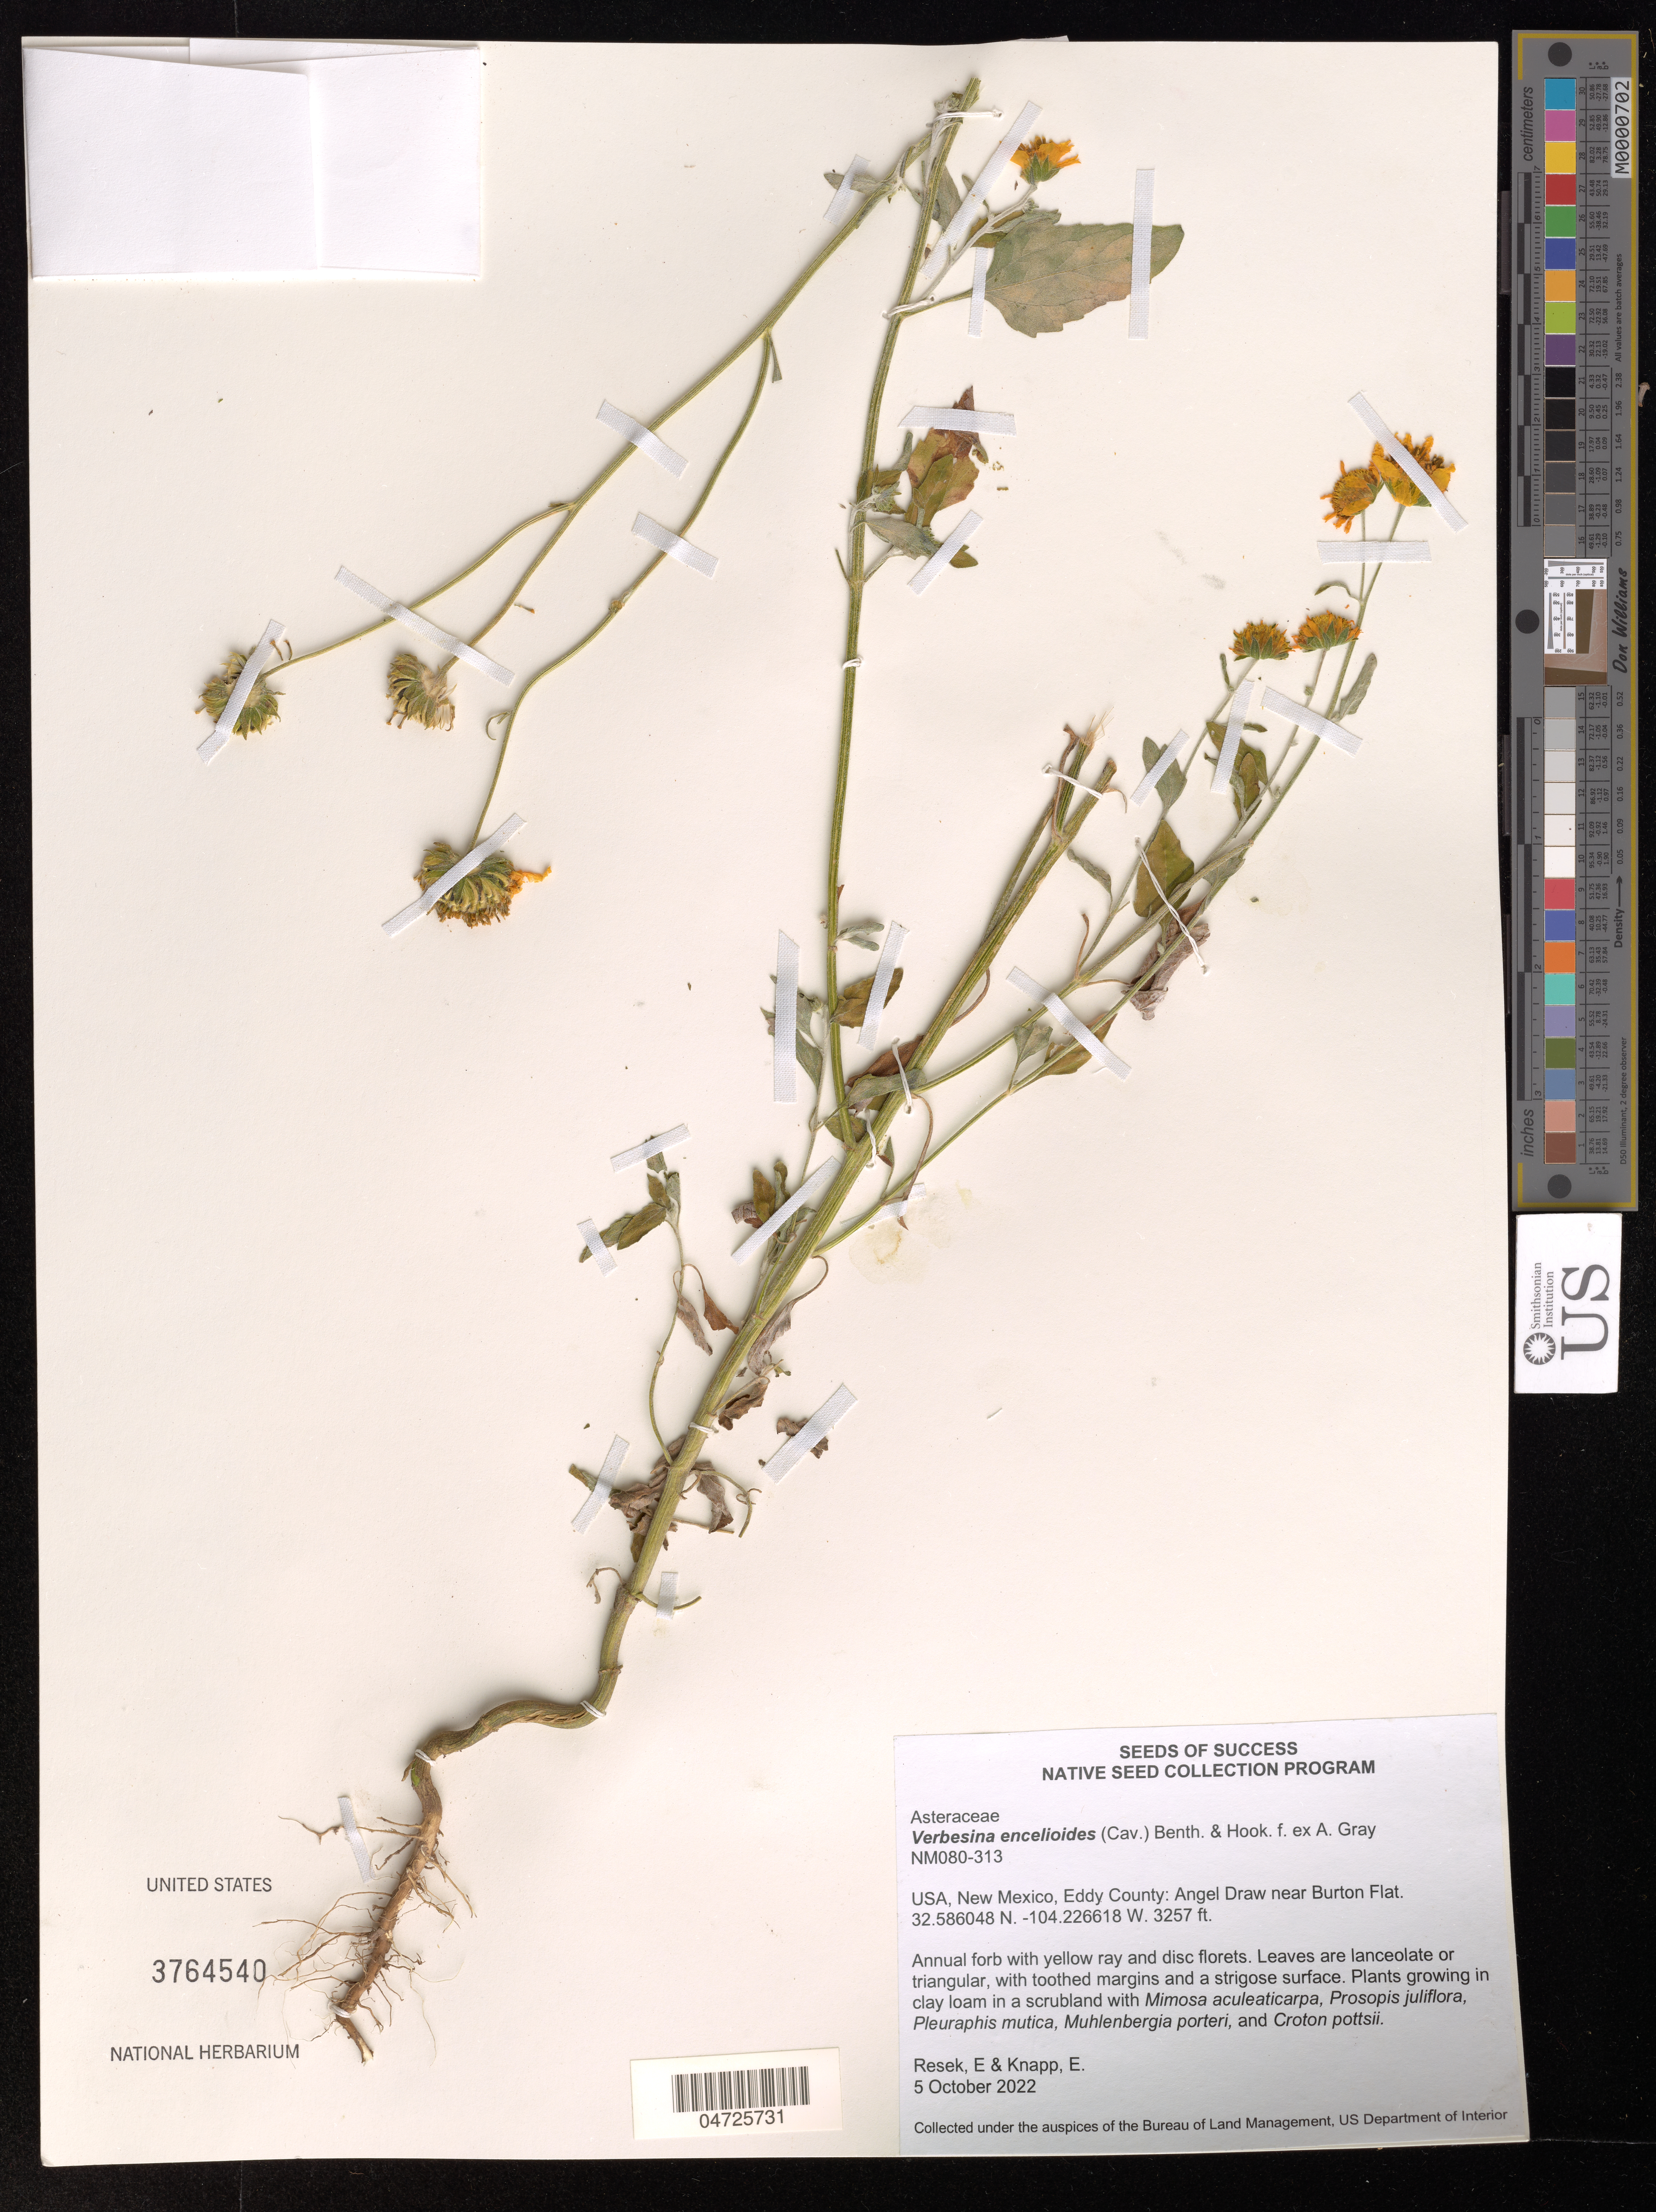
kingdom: Plantae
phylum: Tracheophyta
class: Magnoliopsida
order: Asterales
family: Asteraceae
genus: Verbesina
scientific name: Verbesina encelioides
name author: (Cav.) Benth. & Hook. ex A. Gray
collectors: E. Resek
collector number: NM080-313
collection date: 2022-10-05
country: United States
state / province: New Mexico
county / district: Eddy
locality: Eddy County: Angel Draw near Burton Flat.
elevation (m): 993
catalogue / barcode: US 3764540